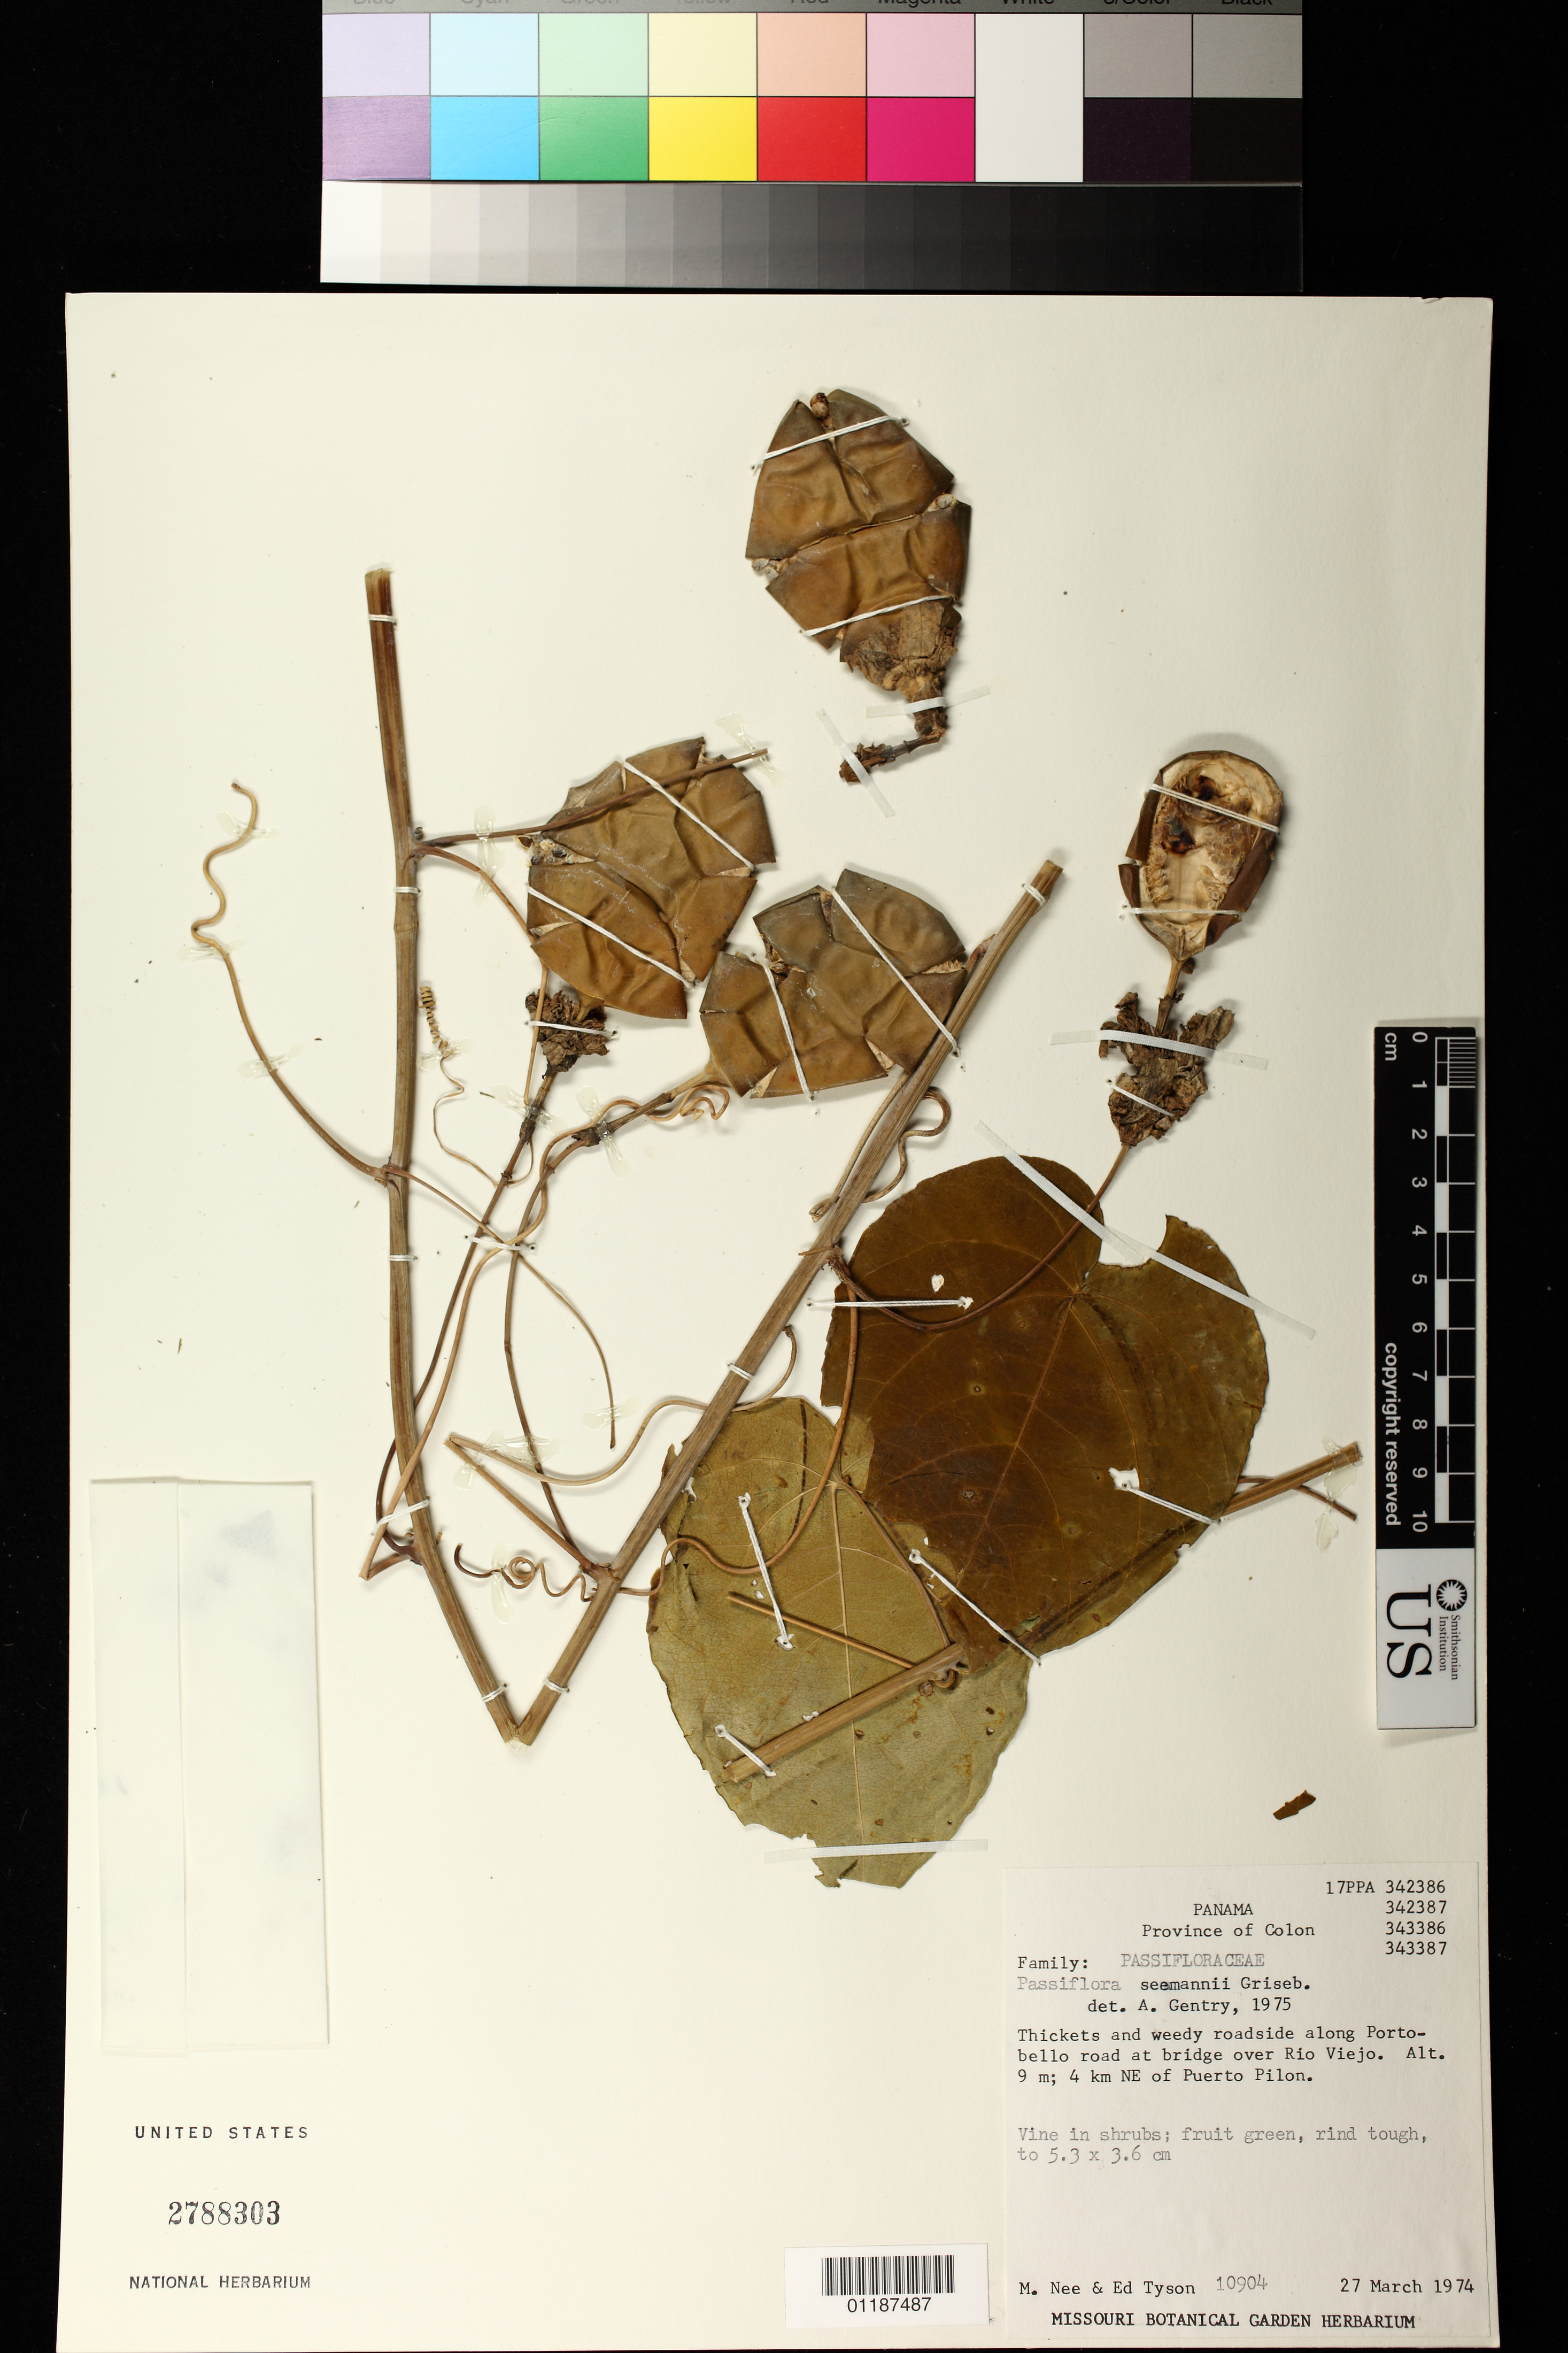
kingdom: Plantae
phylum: Tracheophyta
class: Magnoliopsida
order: Malpighiales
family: Passifloraceae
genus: Passiflora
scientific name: Passiflora seemannii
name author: Griseb.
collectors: M. Nee & E. Tyson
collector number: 10904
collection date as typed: Mar 27 1974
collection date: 1974-03-27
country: Panama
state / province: Colón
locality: Thickets and weedy roadside along Portobello Road at bridge over Rio Viejo. 4 km NE of Puerto Pilon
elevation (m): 9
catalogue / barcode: US 2788303